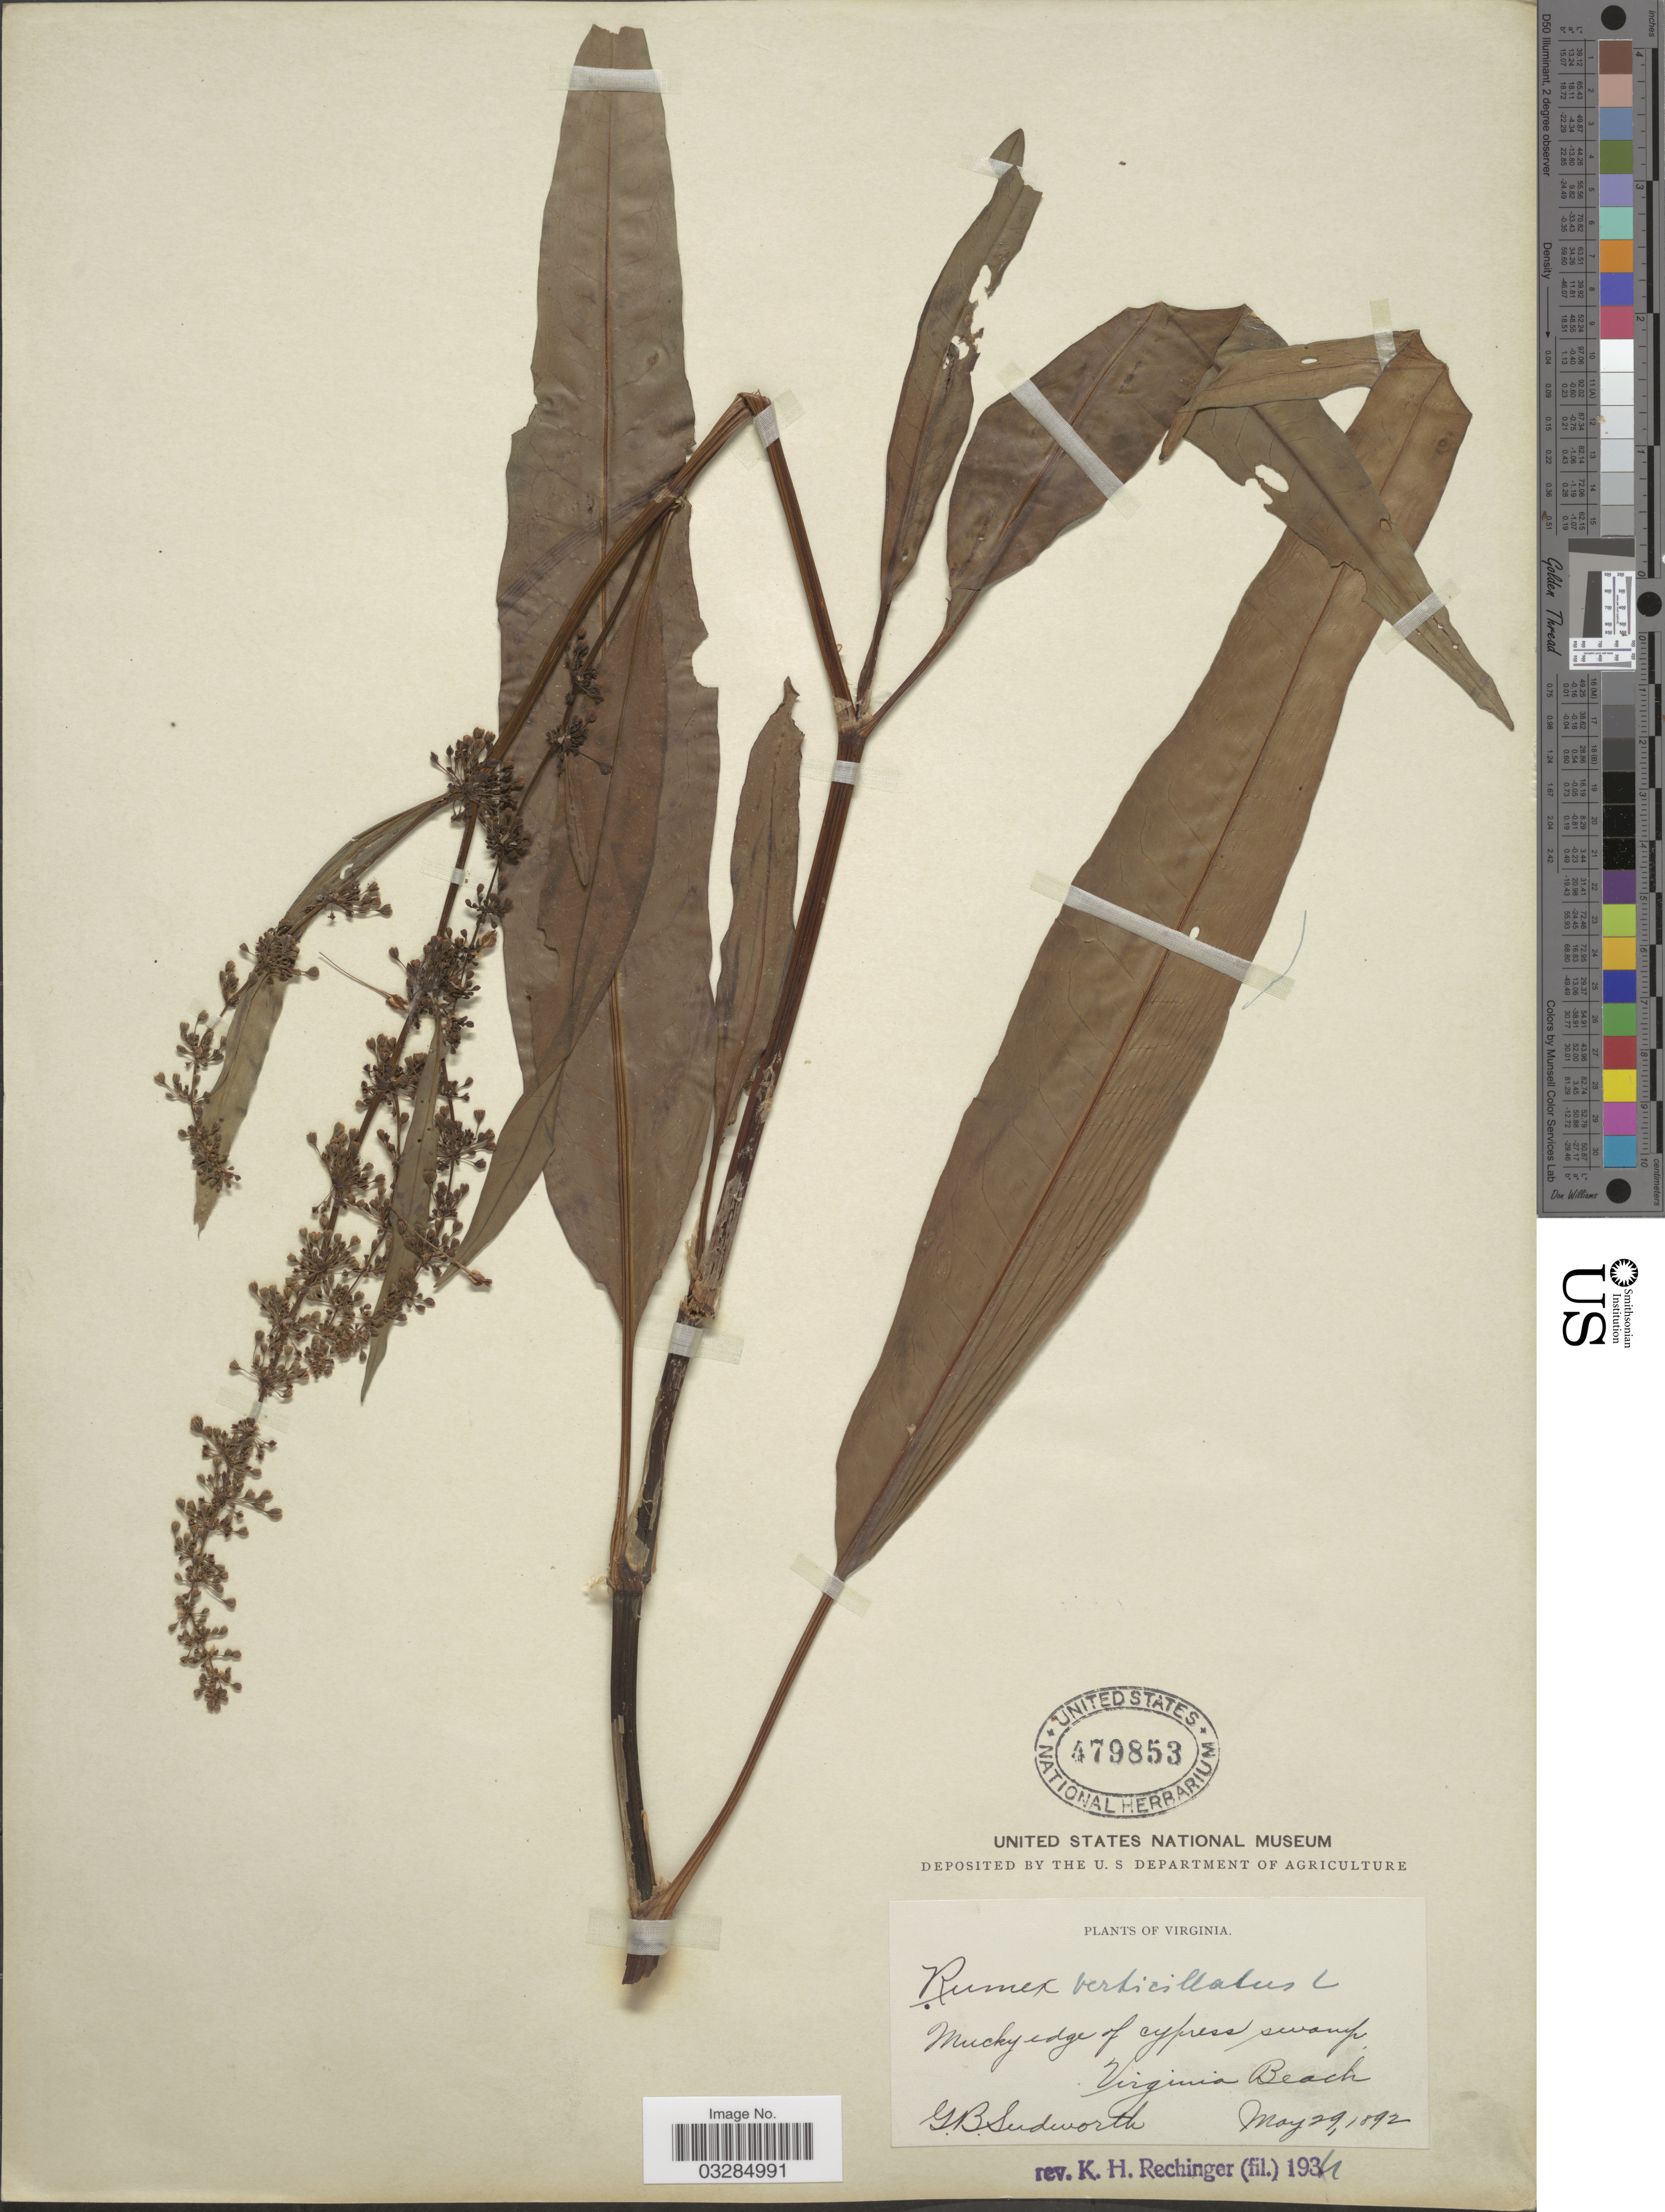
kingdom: Plantae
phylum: Tracheophyta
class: Magnoliopsida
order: Caryophyllales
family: Polygonaceae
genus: Rumex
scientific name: Rumex verticillatus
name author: L.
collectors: G. B. Sudworth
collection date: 1892-05-29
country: United States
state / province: Virginia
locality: Mucky edge of cypress swamp, Virginia Beach.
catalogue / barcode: US 479853